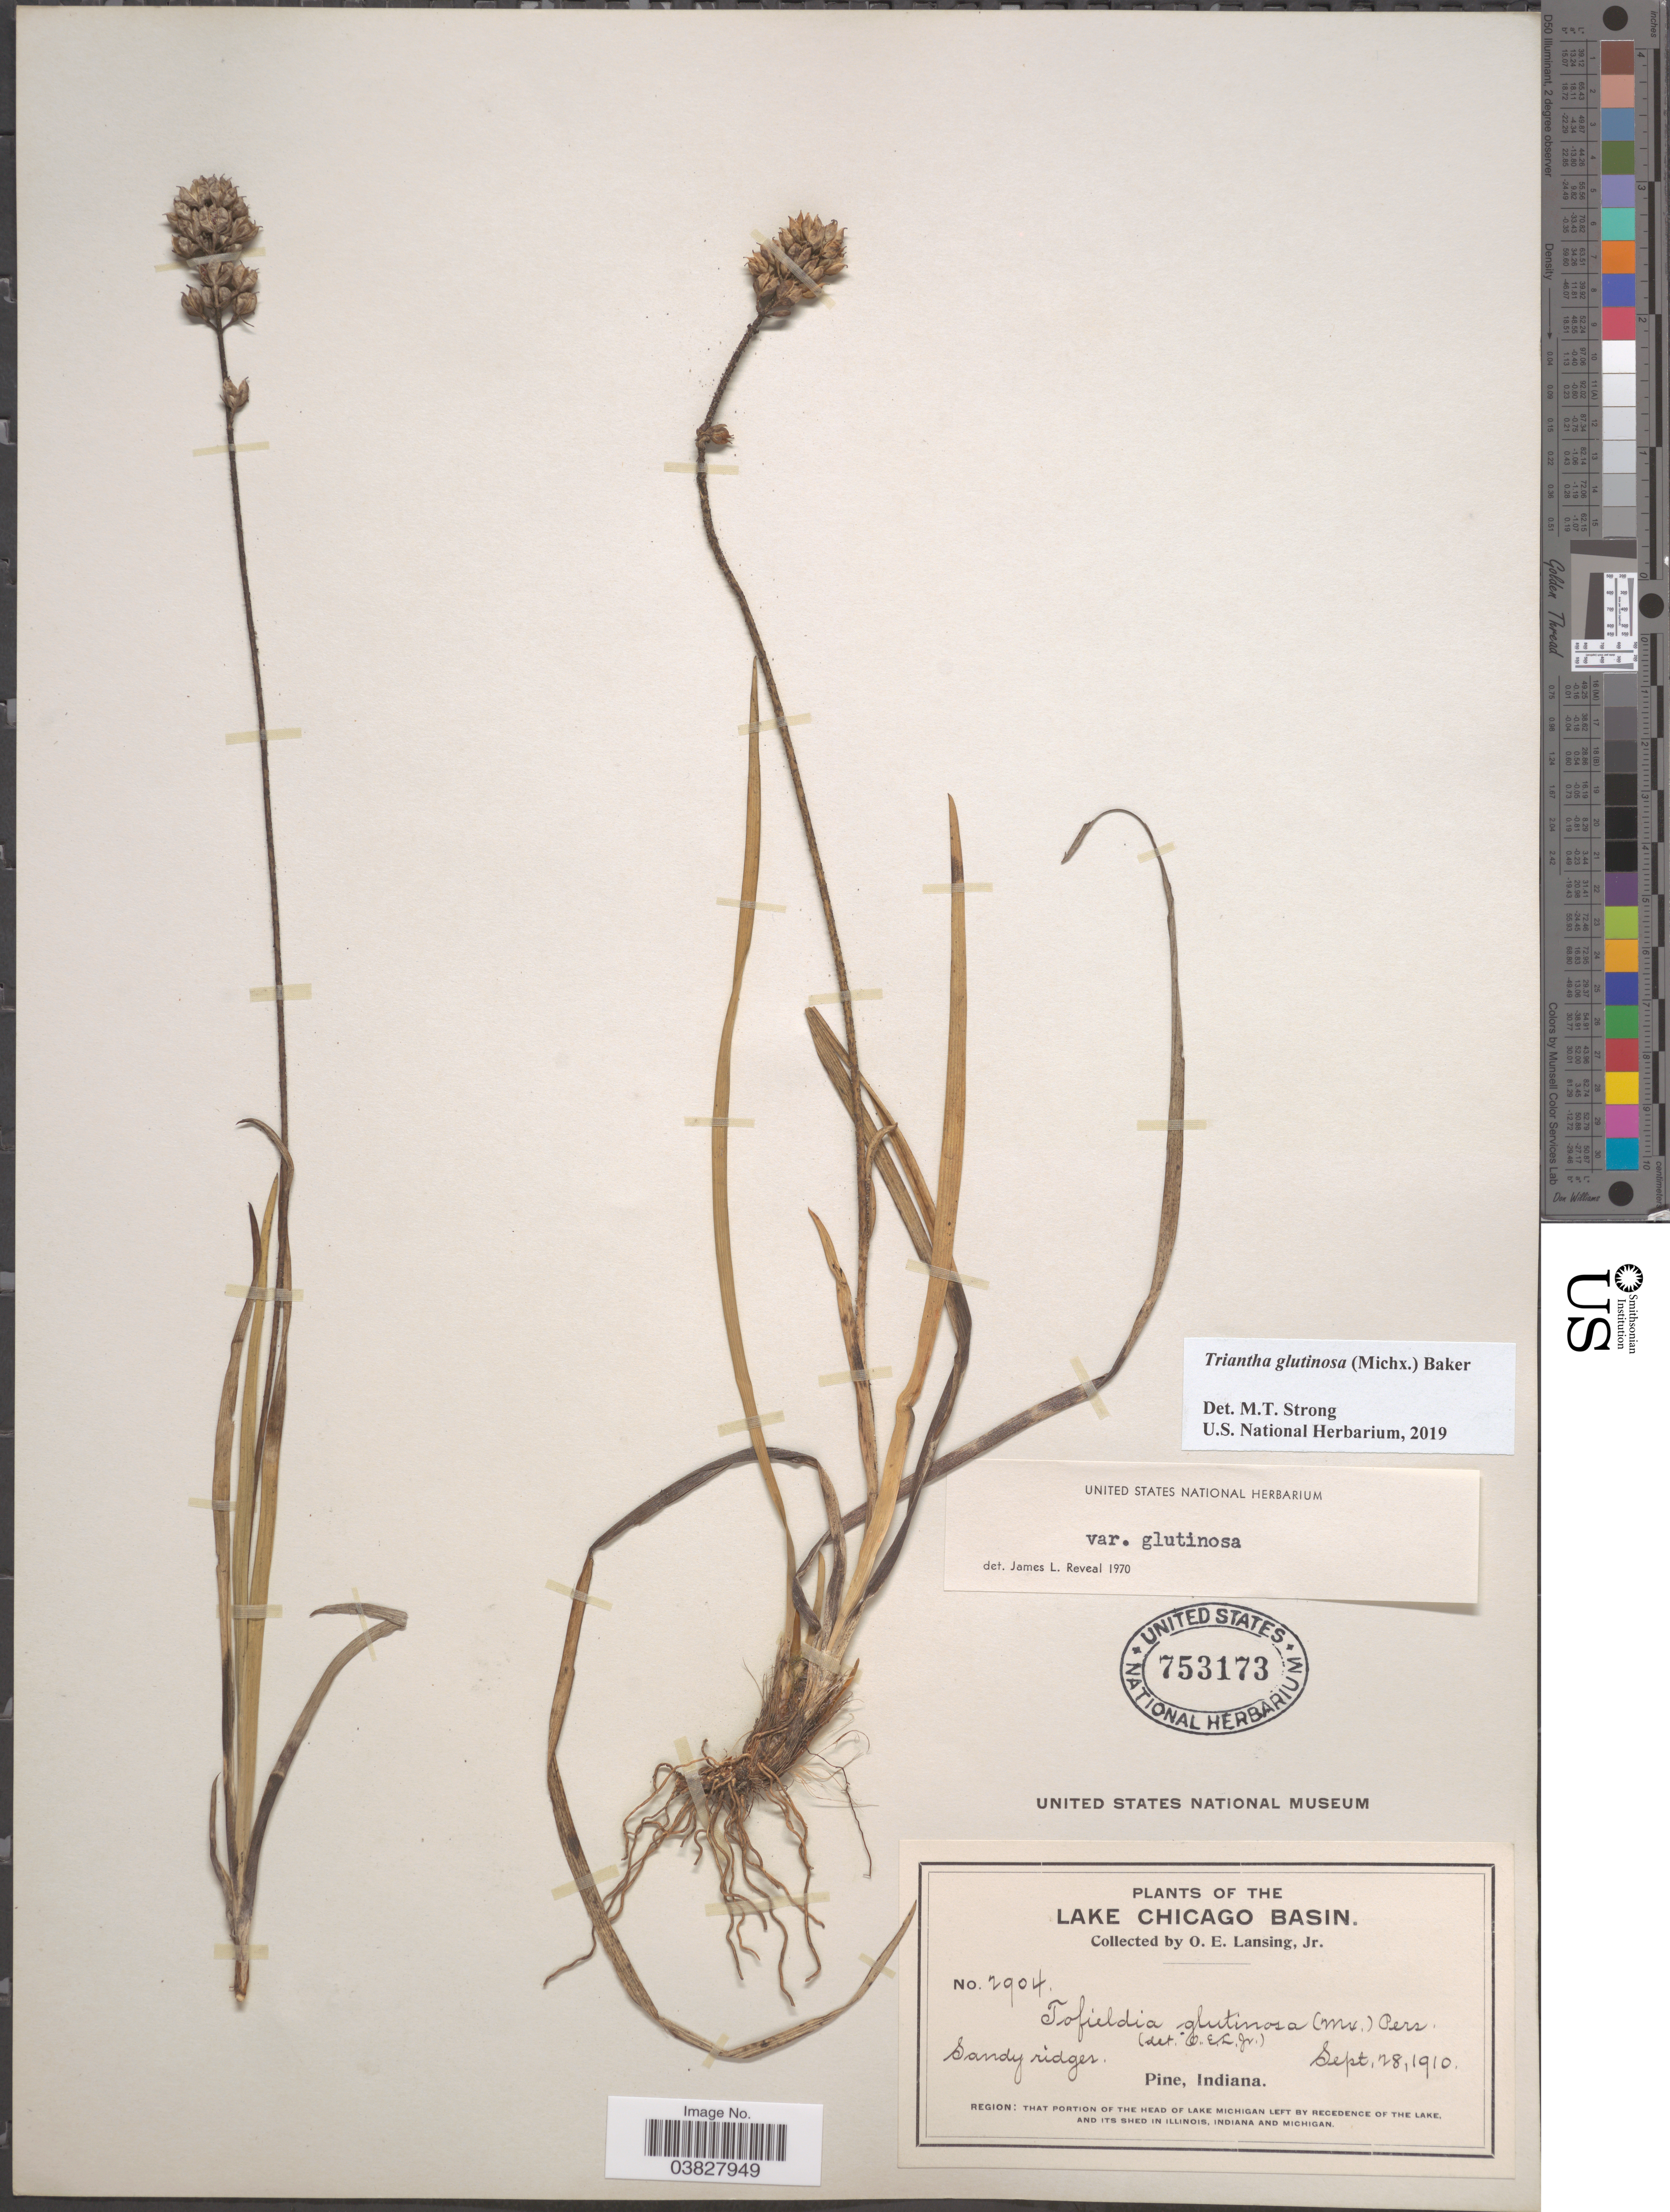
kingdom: Plantae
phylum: Tracheophyta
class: Liliopsida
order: Alismatales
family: Tofieldiaceae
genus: Triantha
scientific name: Triantha glutinosa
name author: (Michx.) Baker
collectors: O. Lansing Jr.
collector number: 2904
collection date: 1910-09-28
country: United States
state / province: Indiana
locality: The Lake Chicago Basin. Pine. Region: That portion of the Head of Lake Michigan left by recedence of the lake, and its shed in Illinois, Indiana and Michigan.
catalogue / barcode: US 753173